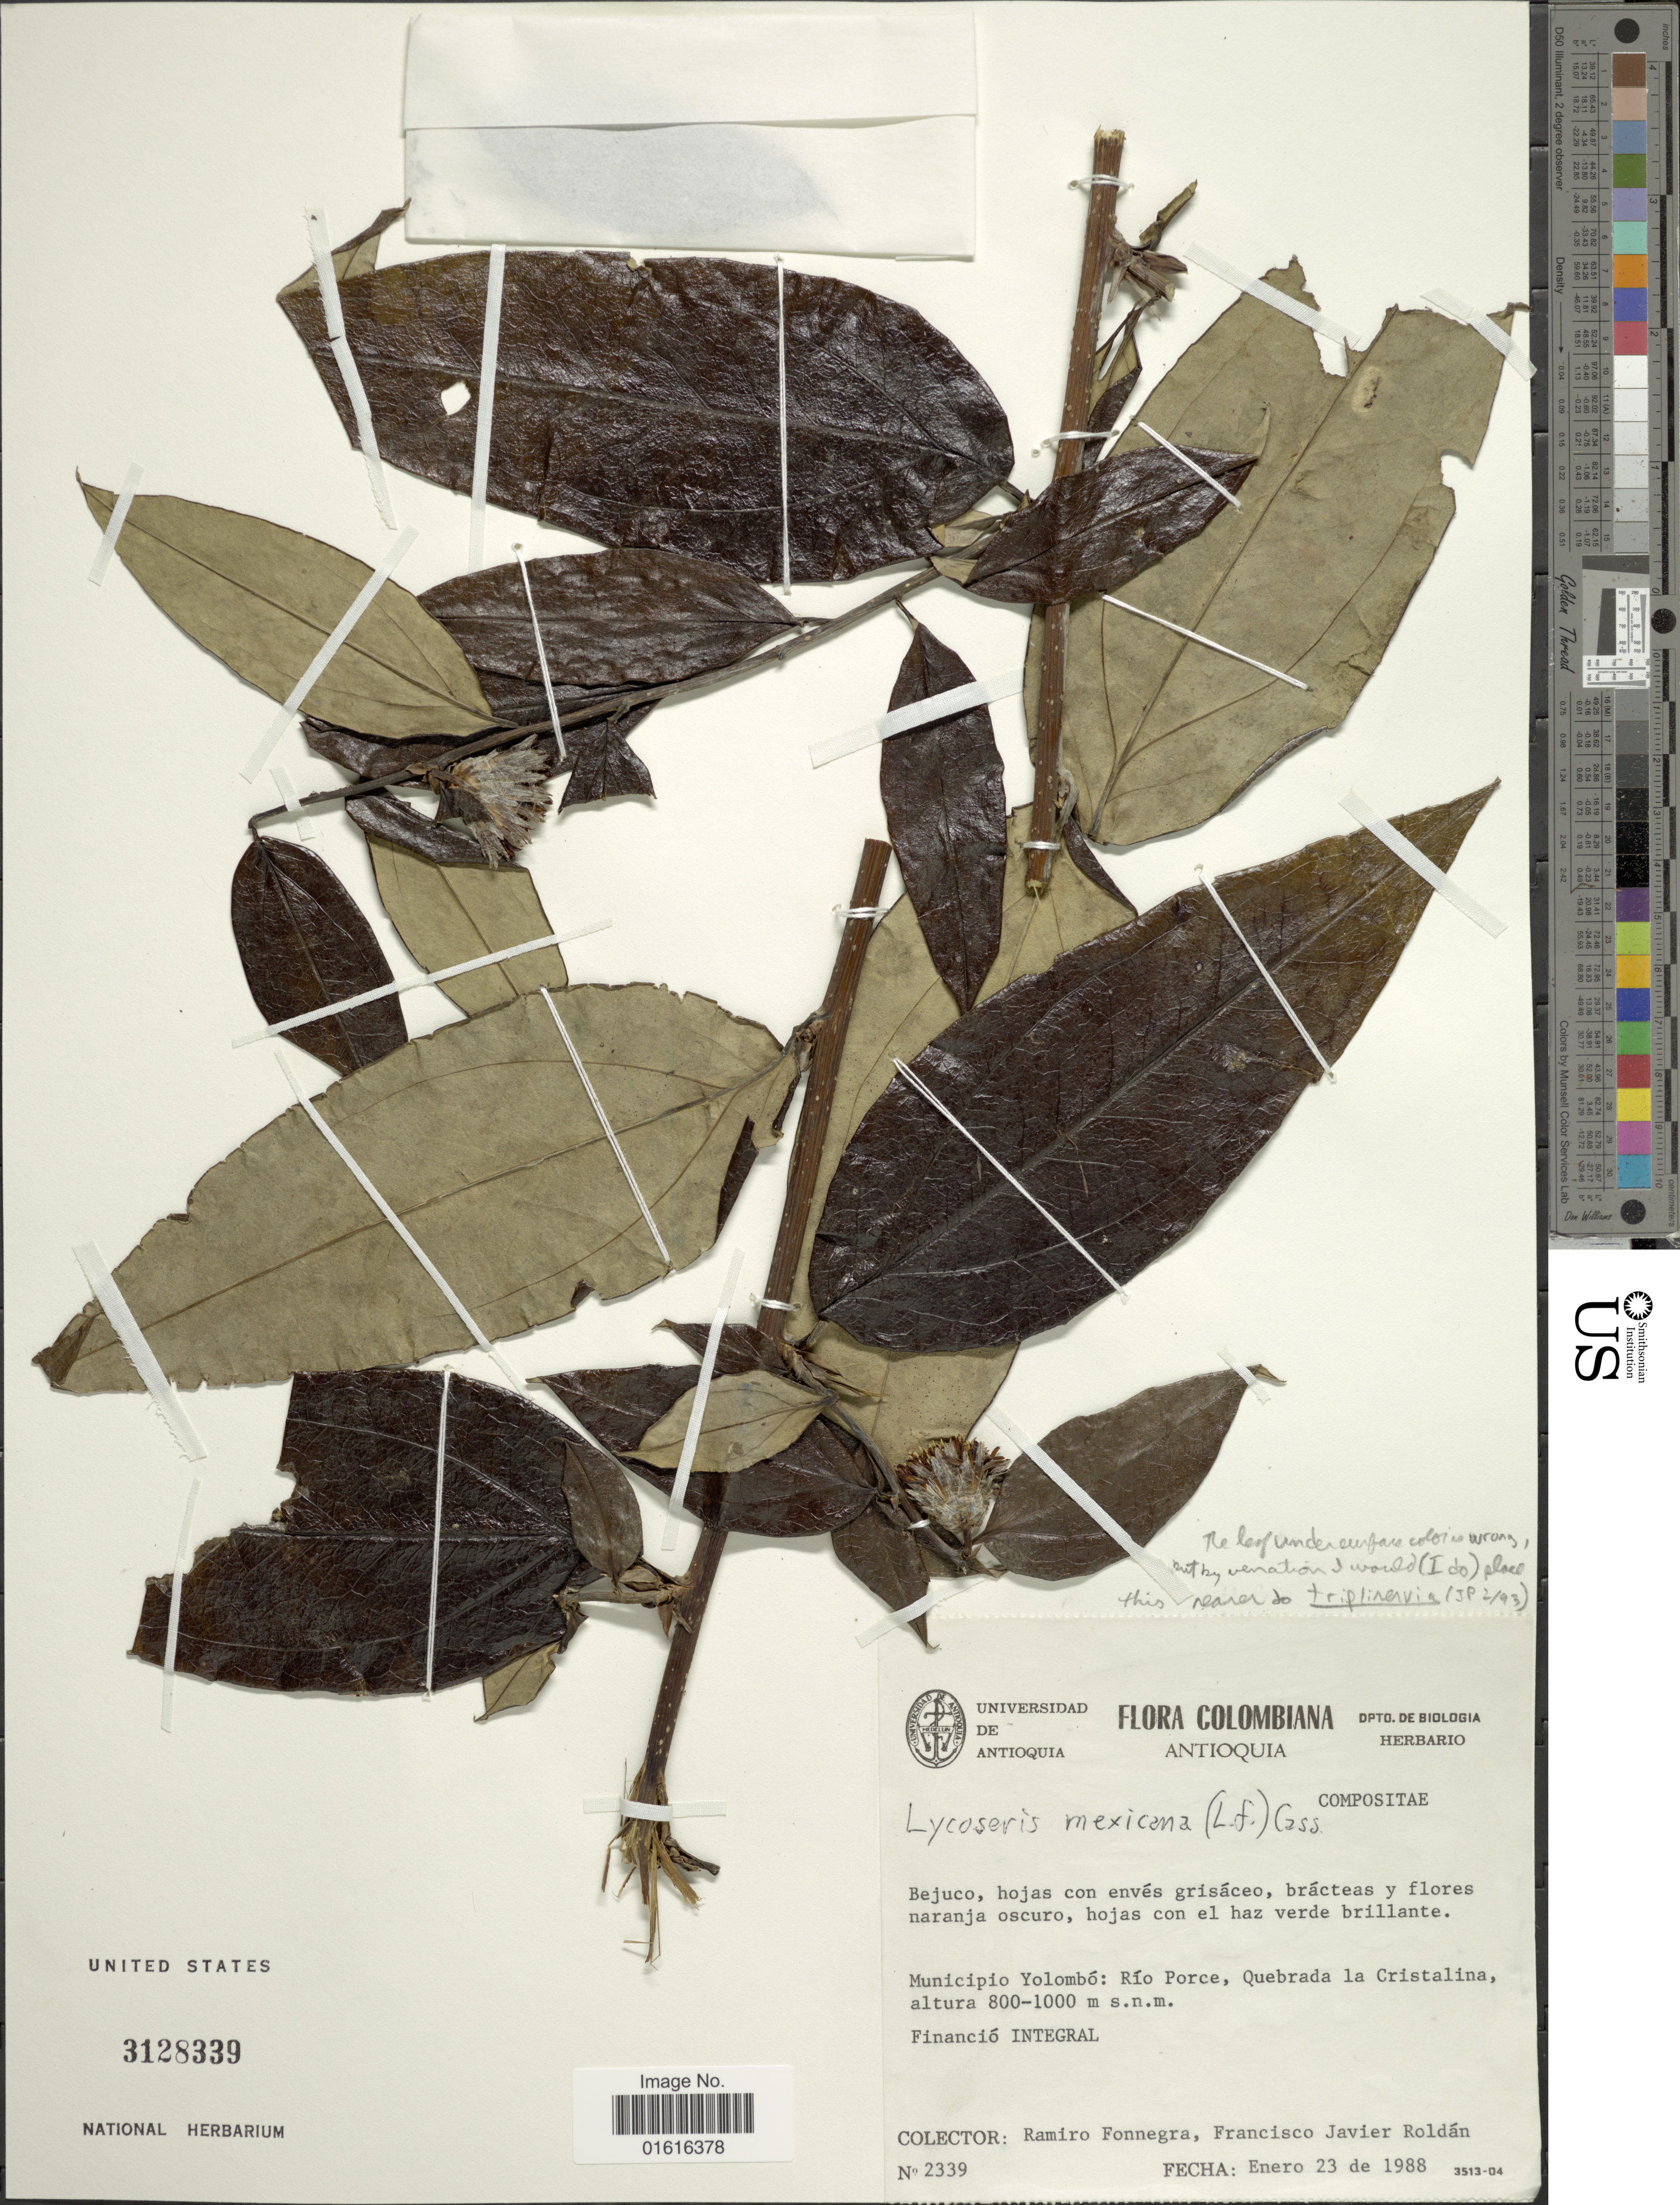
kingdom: Plantae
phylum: Tracheophyta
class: Magnoliopsida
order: Asterales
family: Asteraceae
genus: Lycoseris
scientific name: Lycoseris triplinervia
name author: Less.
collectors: R. Fonnegra G. & F. J. Roldán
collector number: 2339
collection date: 1988-01-23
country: Colombia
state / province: Antioquia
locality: Muncipio Yolombo: Rio Porce, Quebrada la Cristalina, Financio Integral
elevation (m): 800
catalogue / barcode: US 3128339